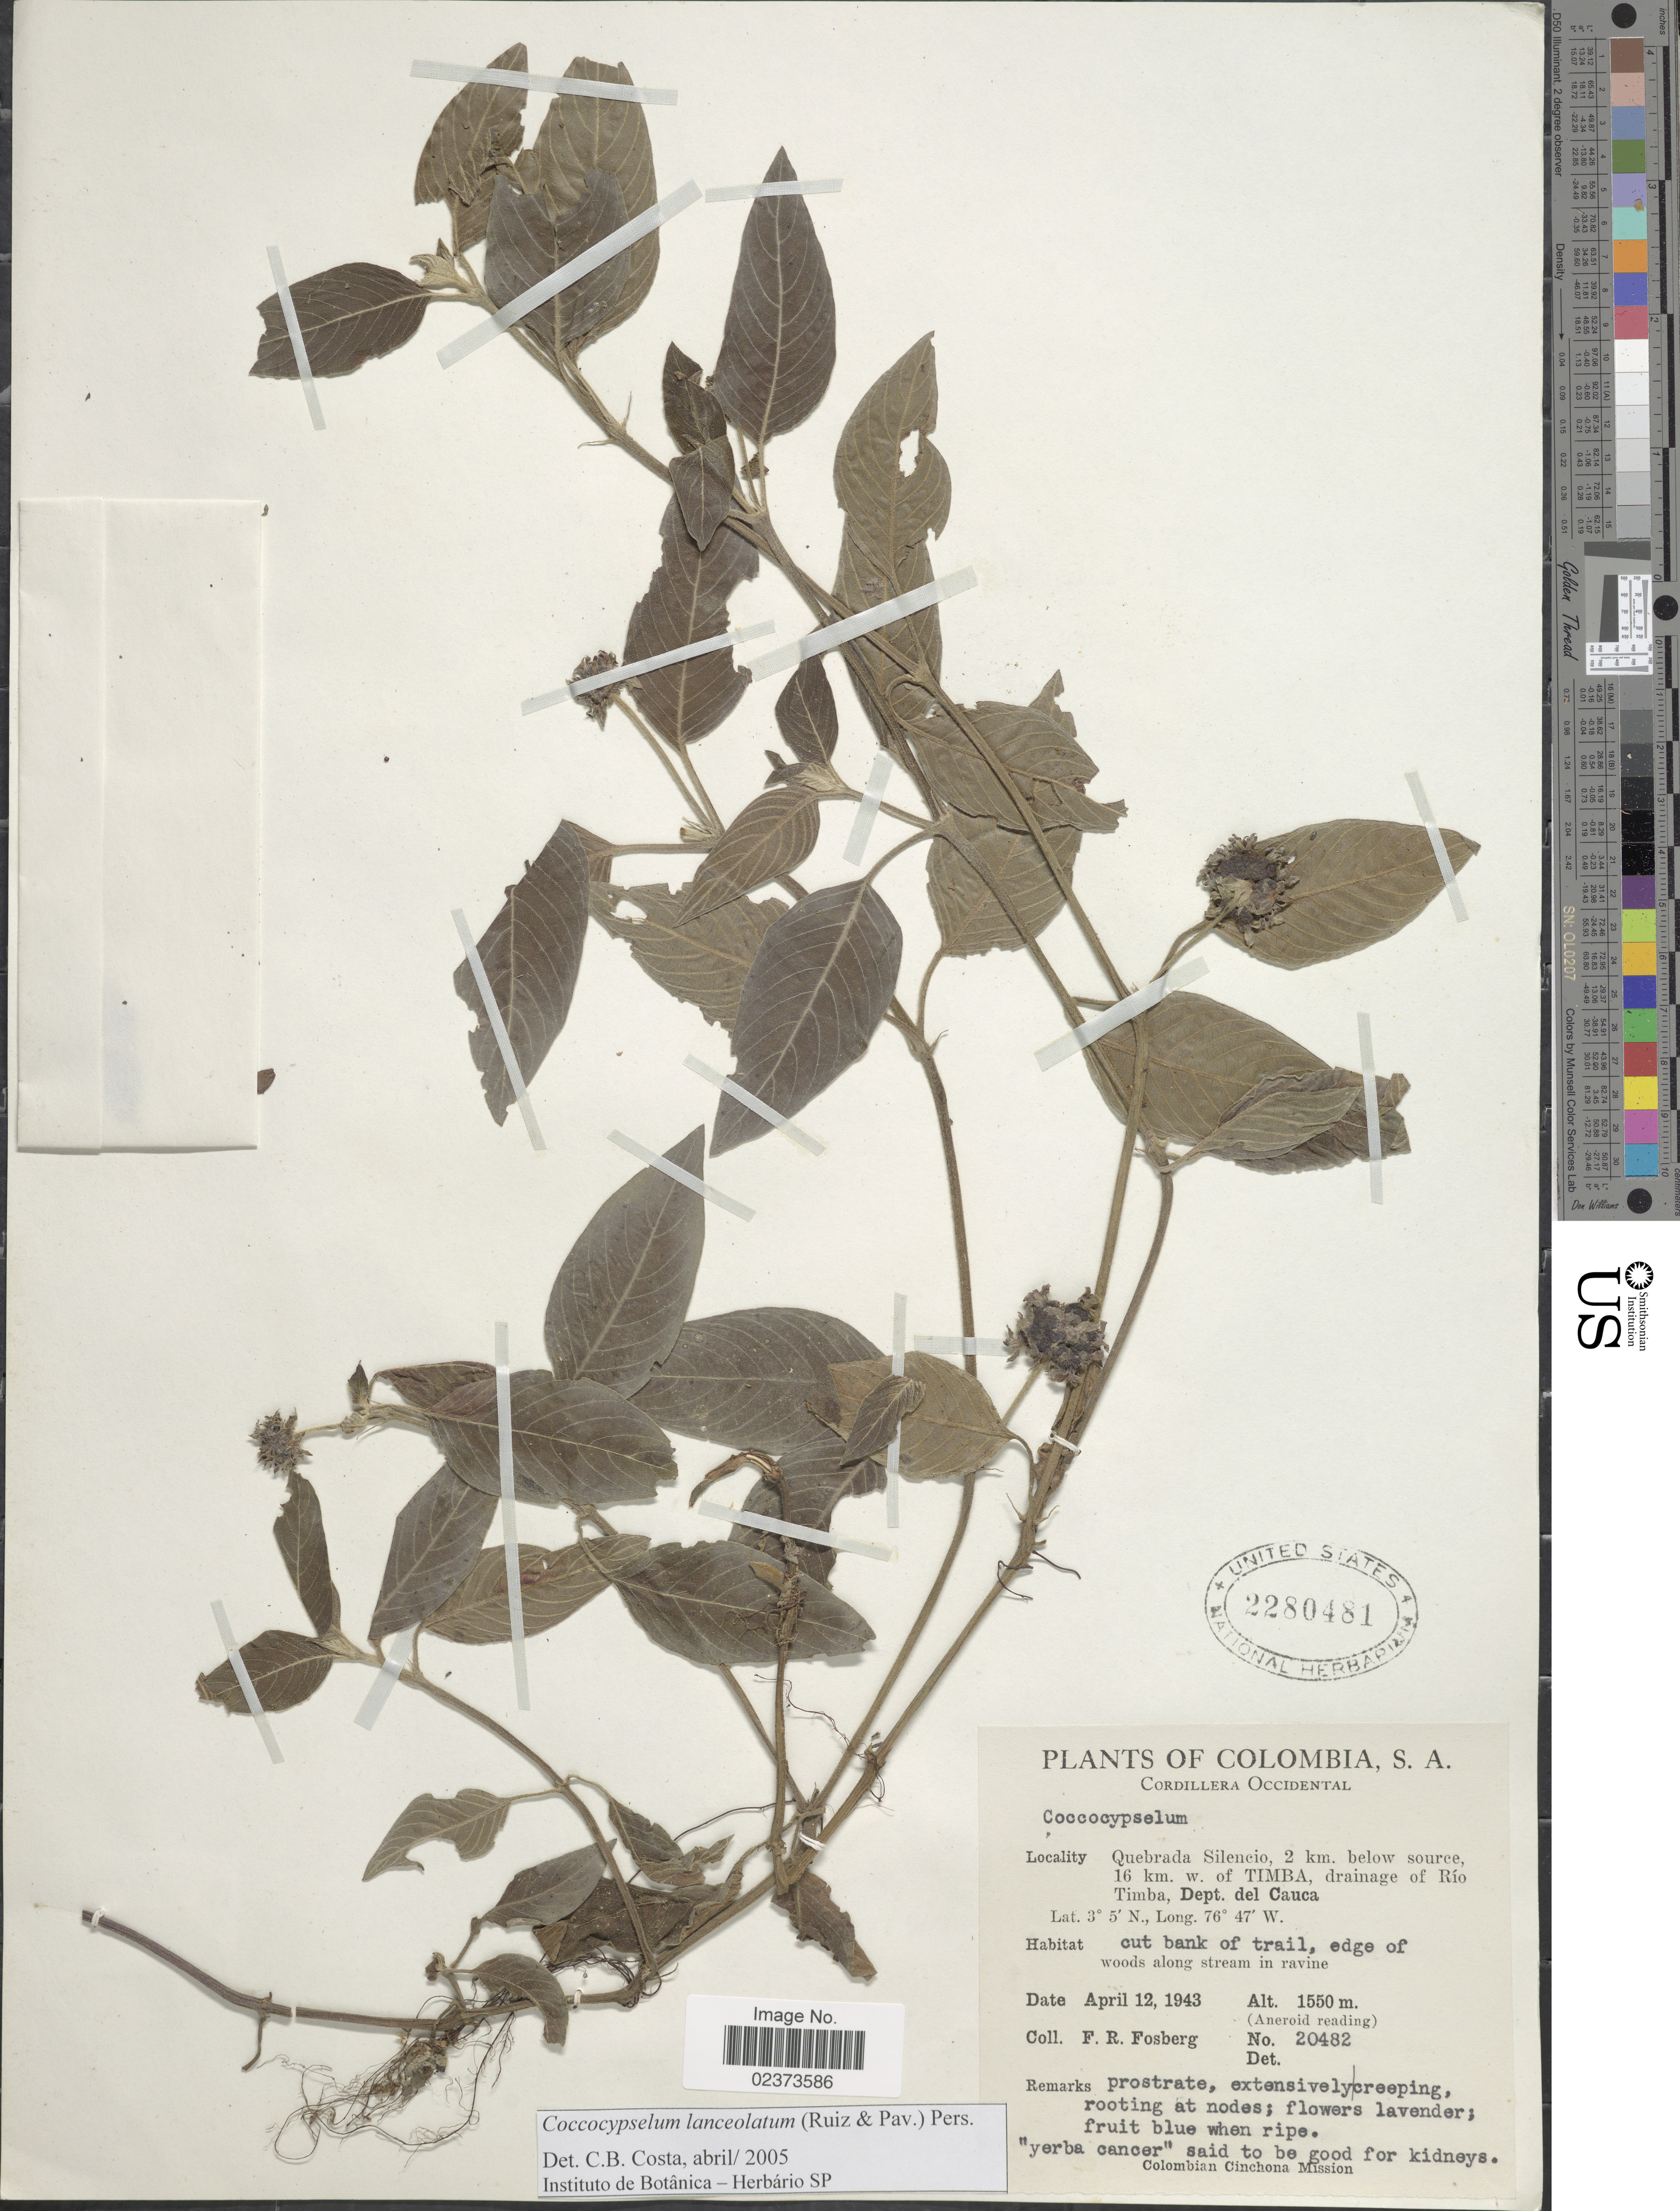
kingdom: Plantae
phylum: Tracheophyta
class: Magnoliopsida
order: Gentianales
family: Rubiaceae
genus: Coccocypselum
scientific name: Coccocypselum lanceolatum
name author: (Ruiz & Pav.) Pers.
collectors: F. R. Fosberg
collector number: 20482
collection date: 1943-04-12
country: Colombia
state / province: Cauca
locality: Cordillera Occidental, Quebrada Silencio, 2 km below source, 16 km w of Timba, drainage of Río Timba, Dept del Cauca, cut bank of trail, edge of woods along stream in ravine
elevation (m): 1550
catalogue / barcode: US 2280481